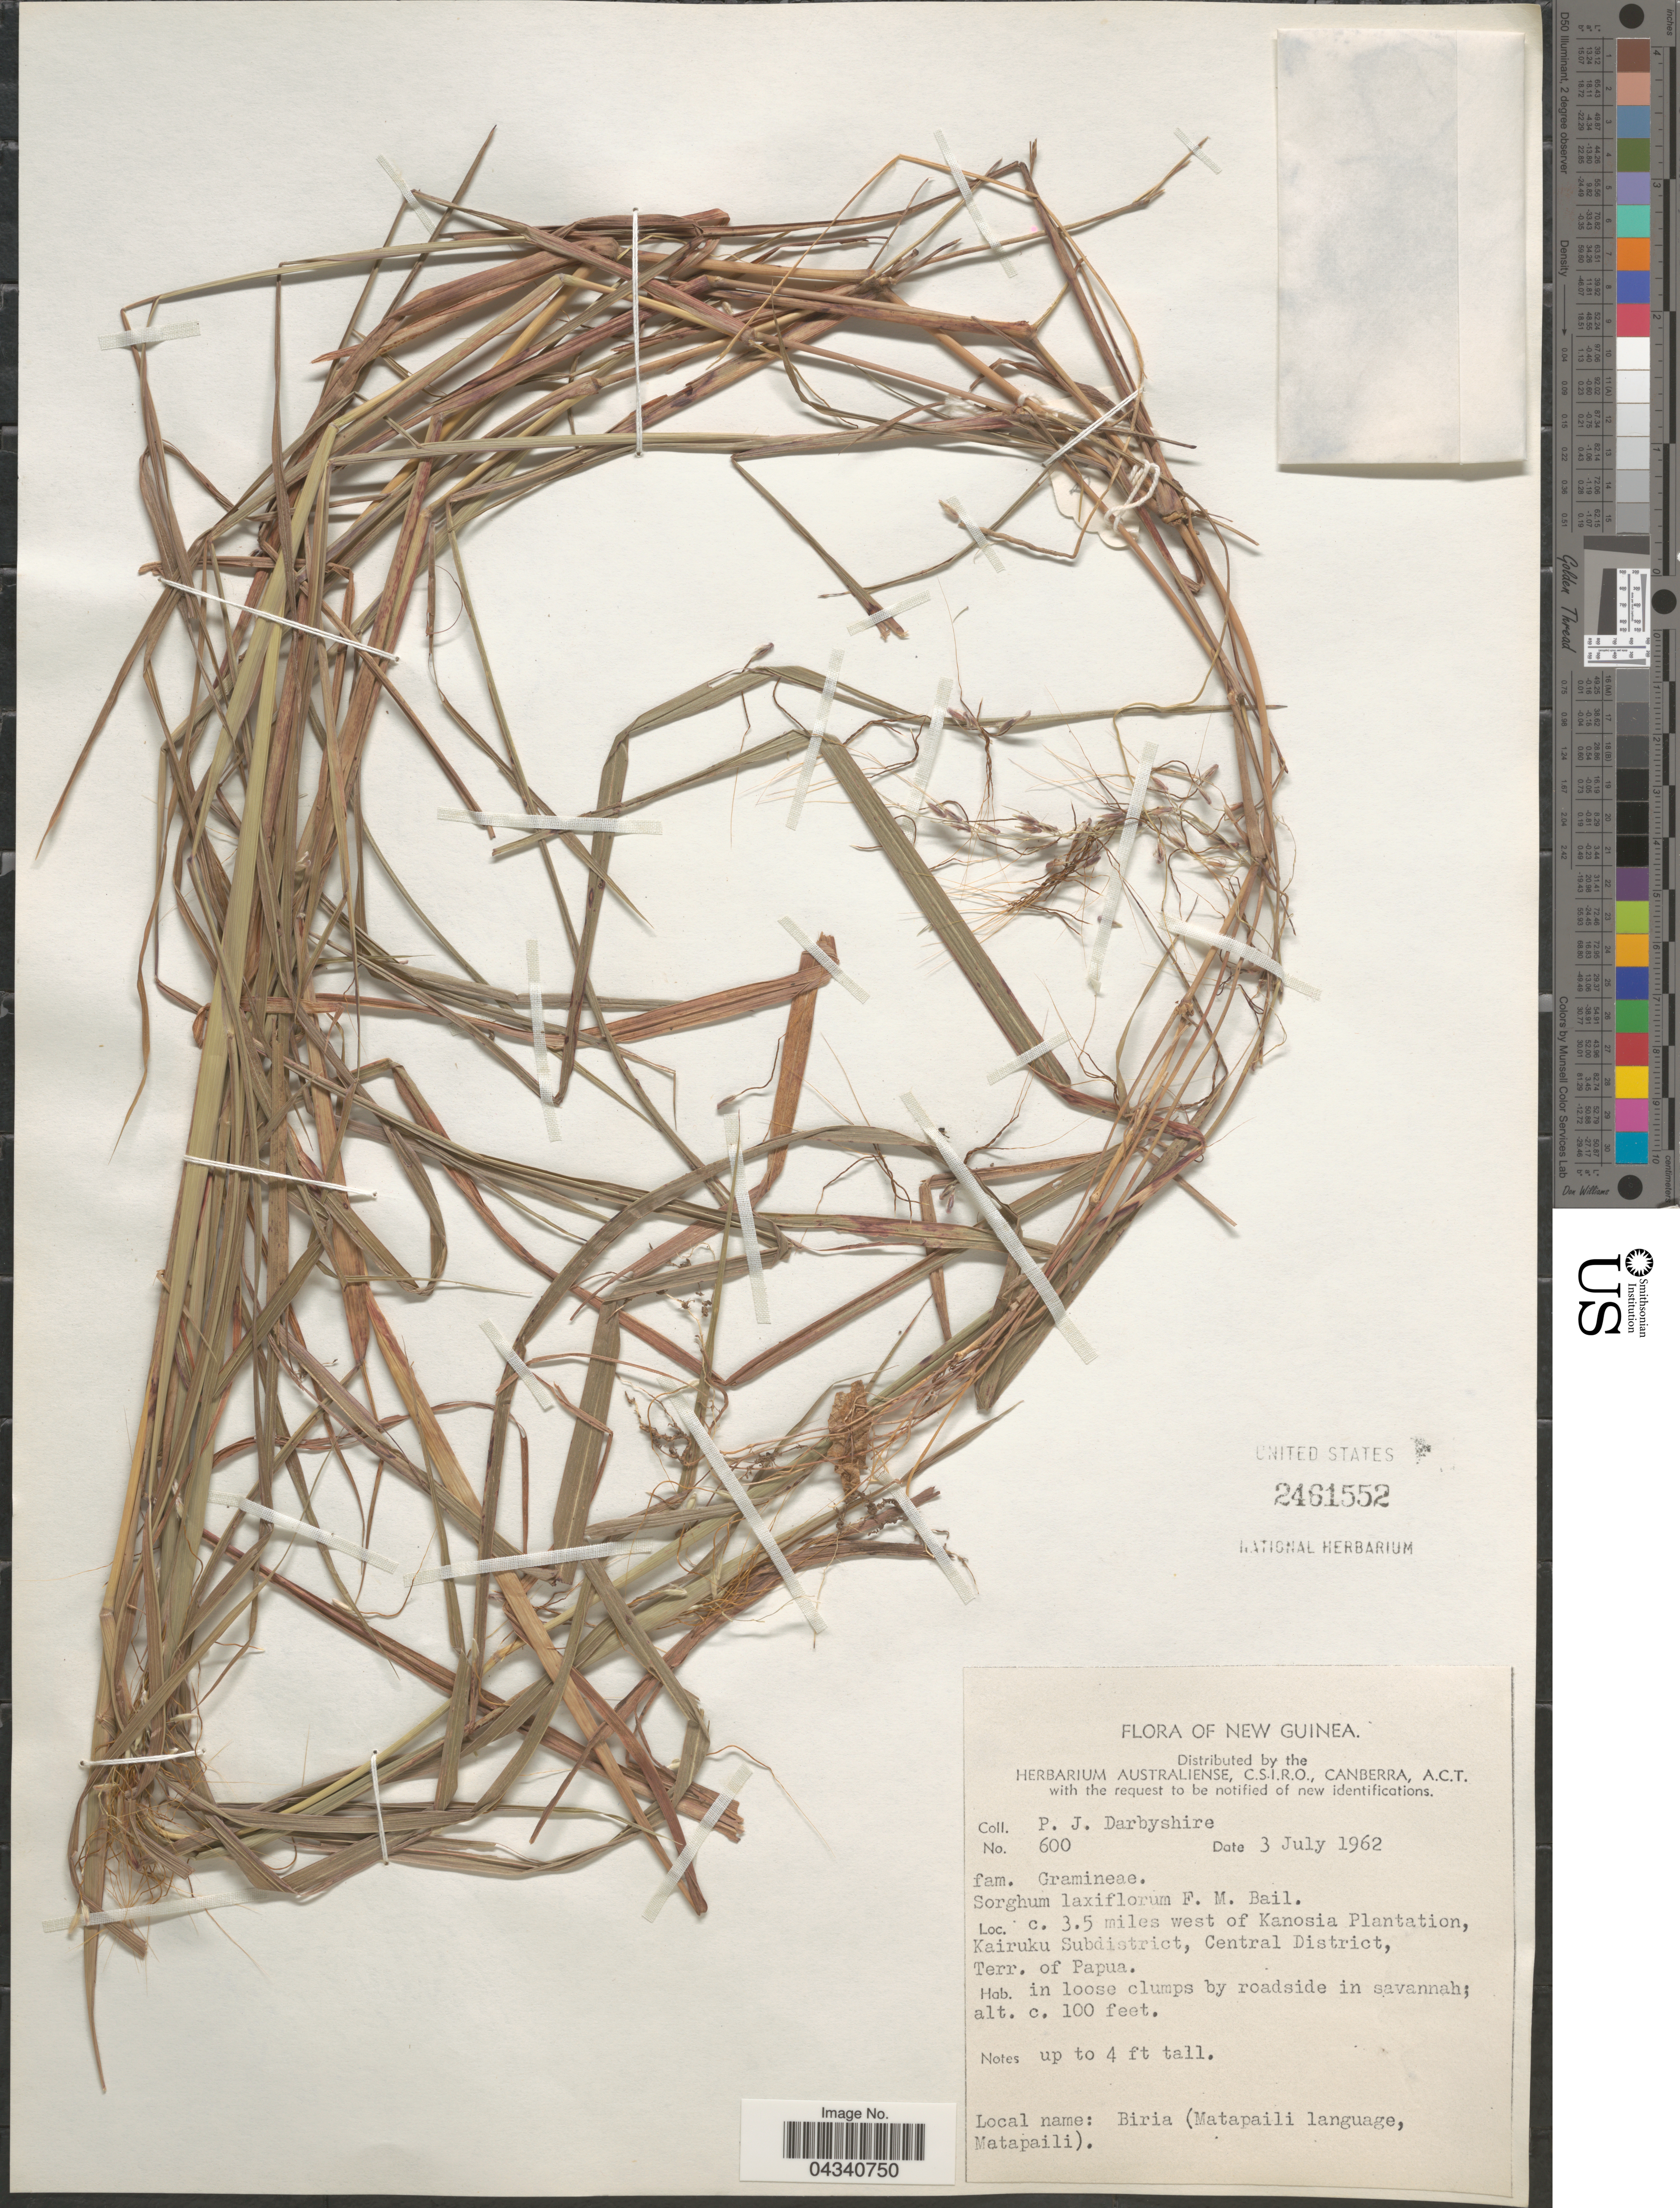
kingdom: Plantae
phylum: Tracheophyta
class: Liliopsida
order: Poales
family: Poaceae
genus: Sorghum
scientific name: Sorghum laxiflorum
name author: F.M. Bailey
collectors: P. Darbyshire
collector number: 600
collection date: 1962-07-03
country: Papua New Guinea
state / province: Central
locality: New Guinea. C. 3.5 miles west of Kanosia Plantation, Kairuku Subdistrict, Central District, Terr. of Papua.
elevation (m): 30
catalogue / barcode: US 2461552